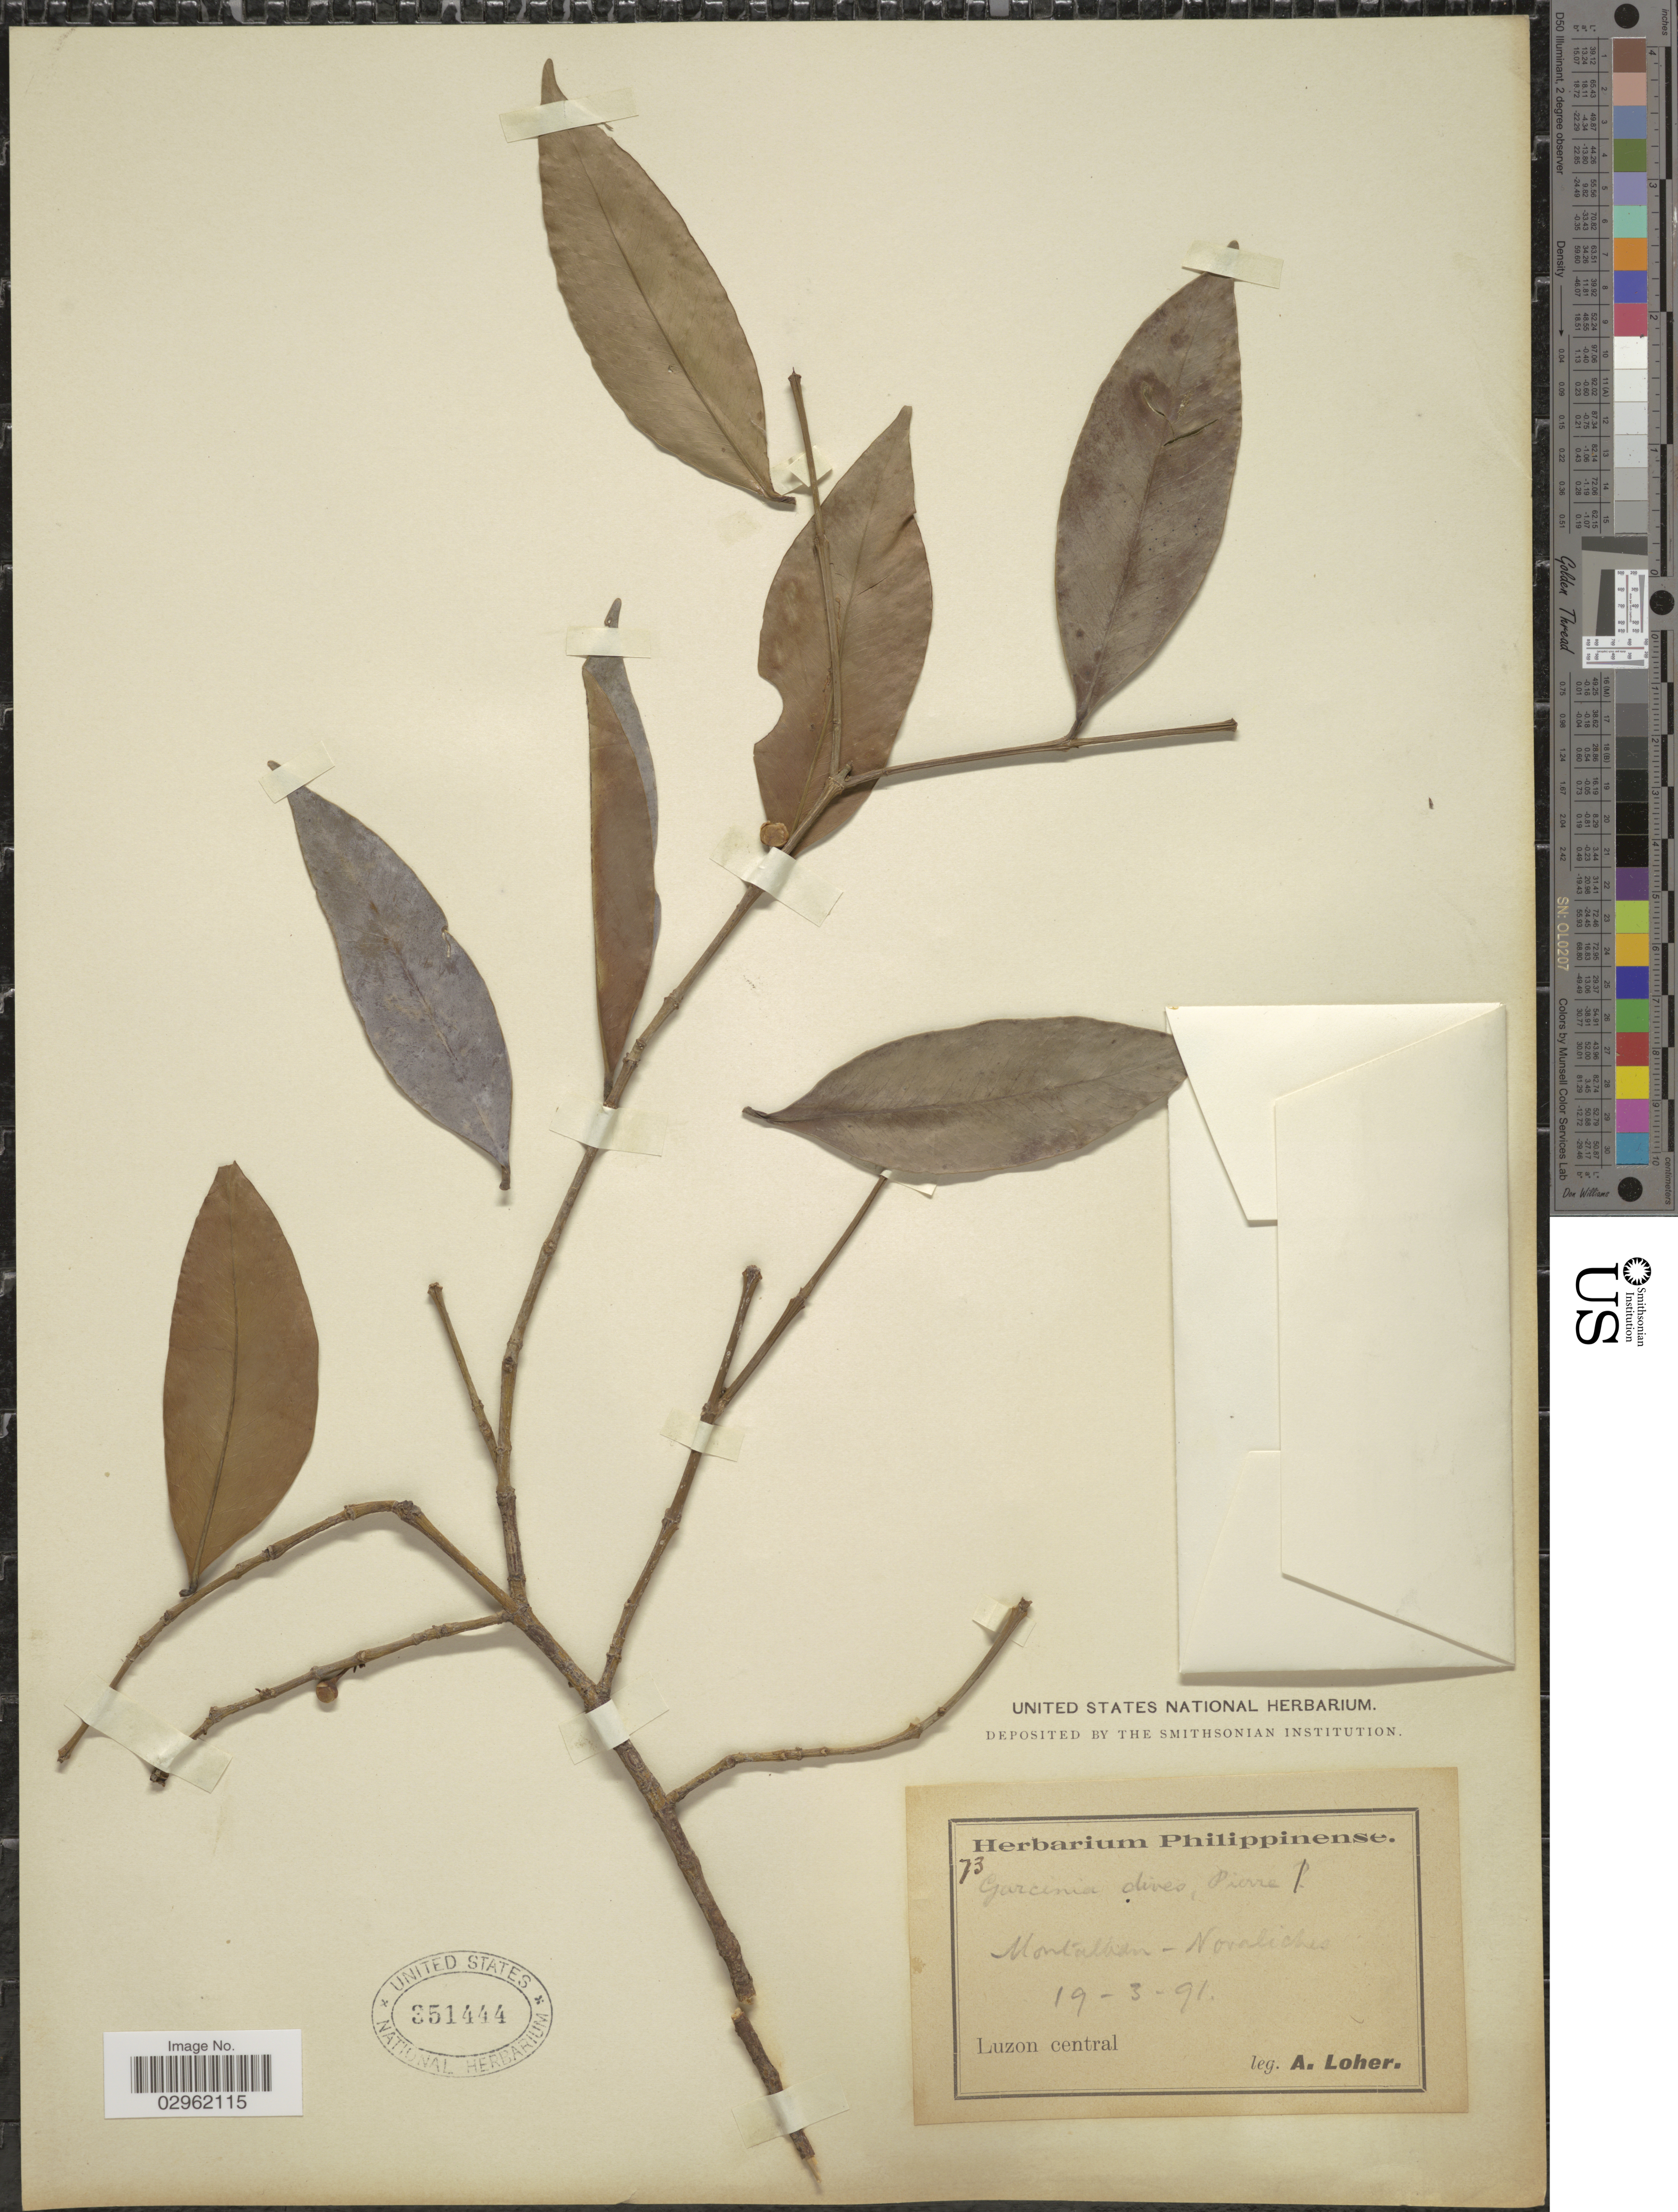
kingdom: Plantae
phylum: Tracheophyta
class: Magnoliopsida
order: Malpighiales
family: Clusiaceae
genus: Garcinia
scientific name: Garcinia dives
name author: Pierre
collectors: A. Loher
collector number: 73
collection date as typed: Transcribed d/m/y: 19/3/91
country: Philippines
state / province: Central Luzon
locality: Montalban - Novaliches. Luzon central.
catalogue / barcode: US 351444